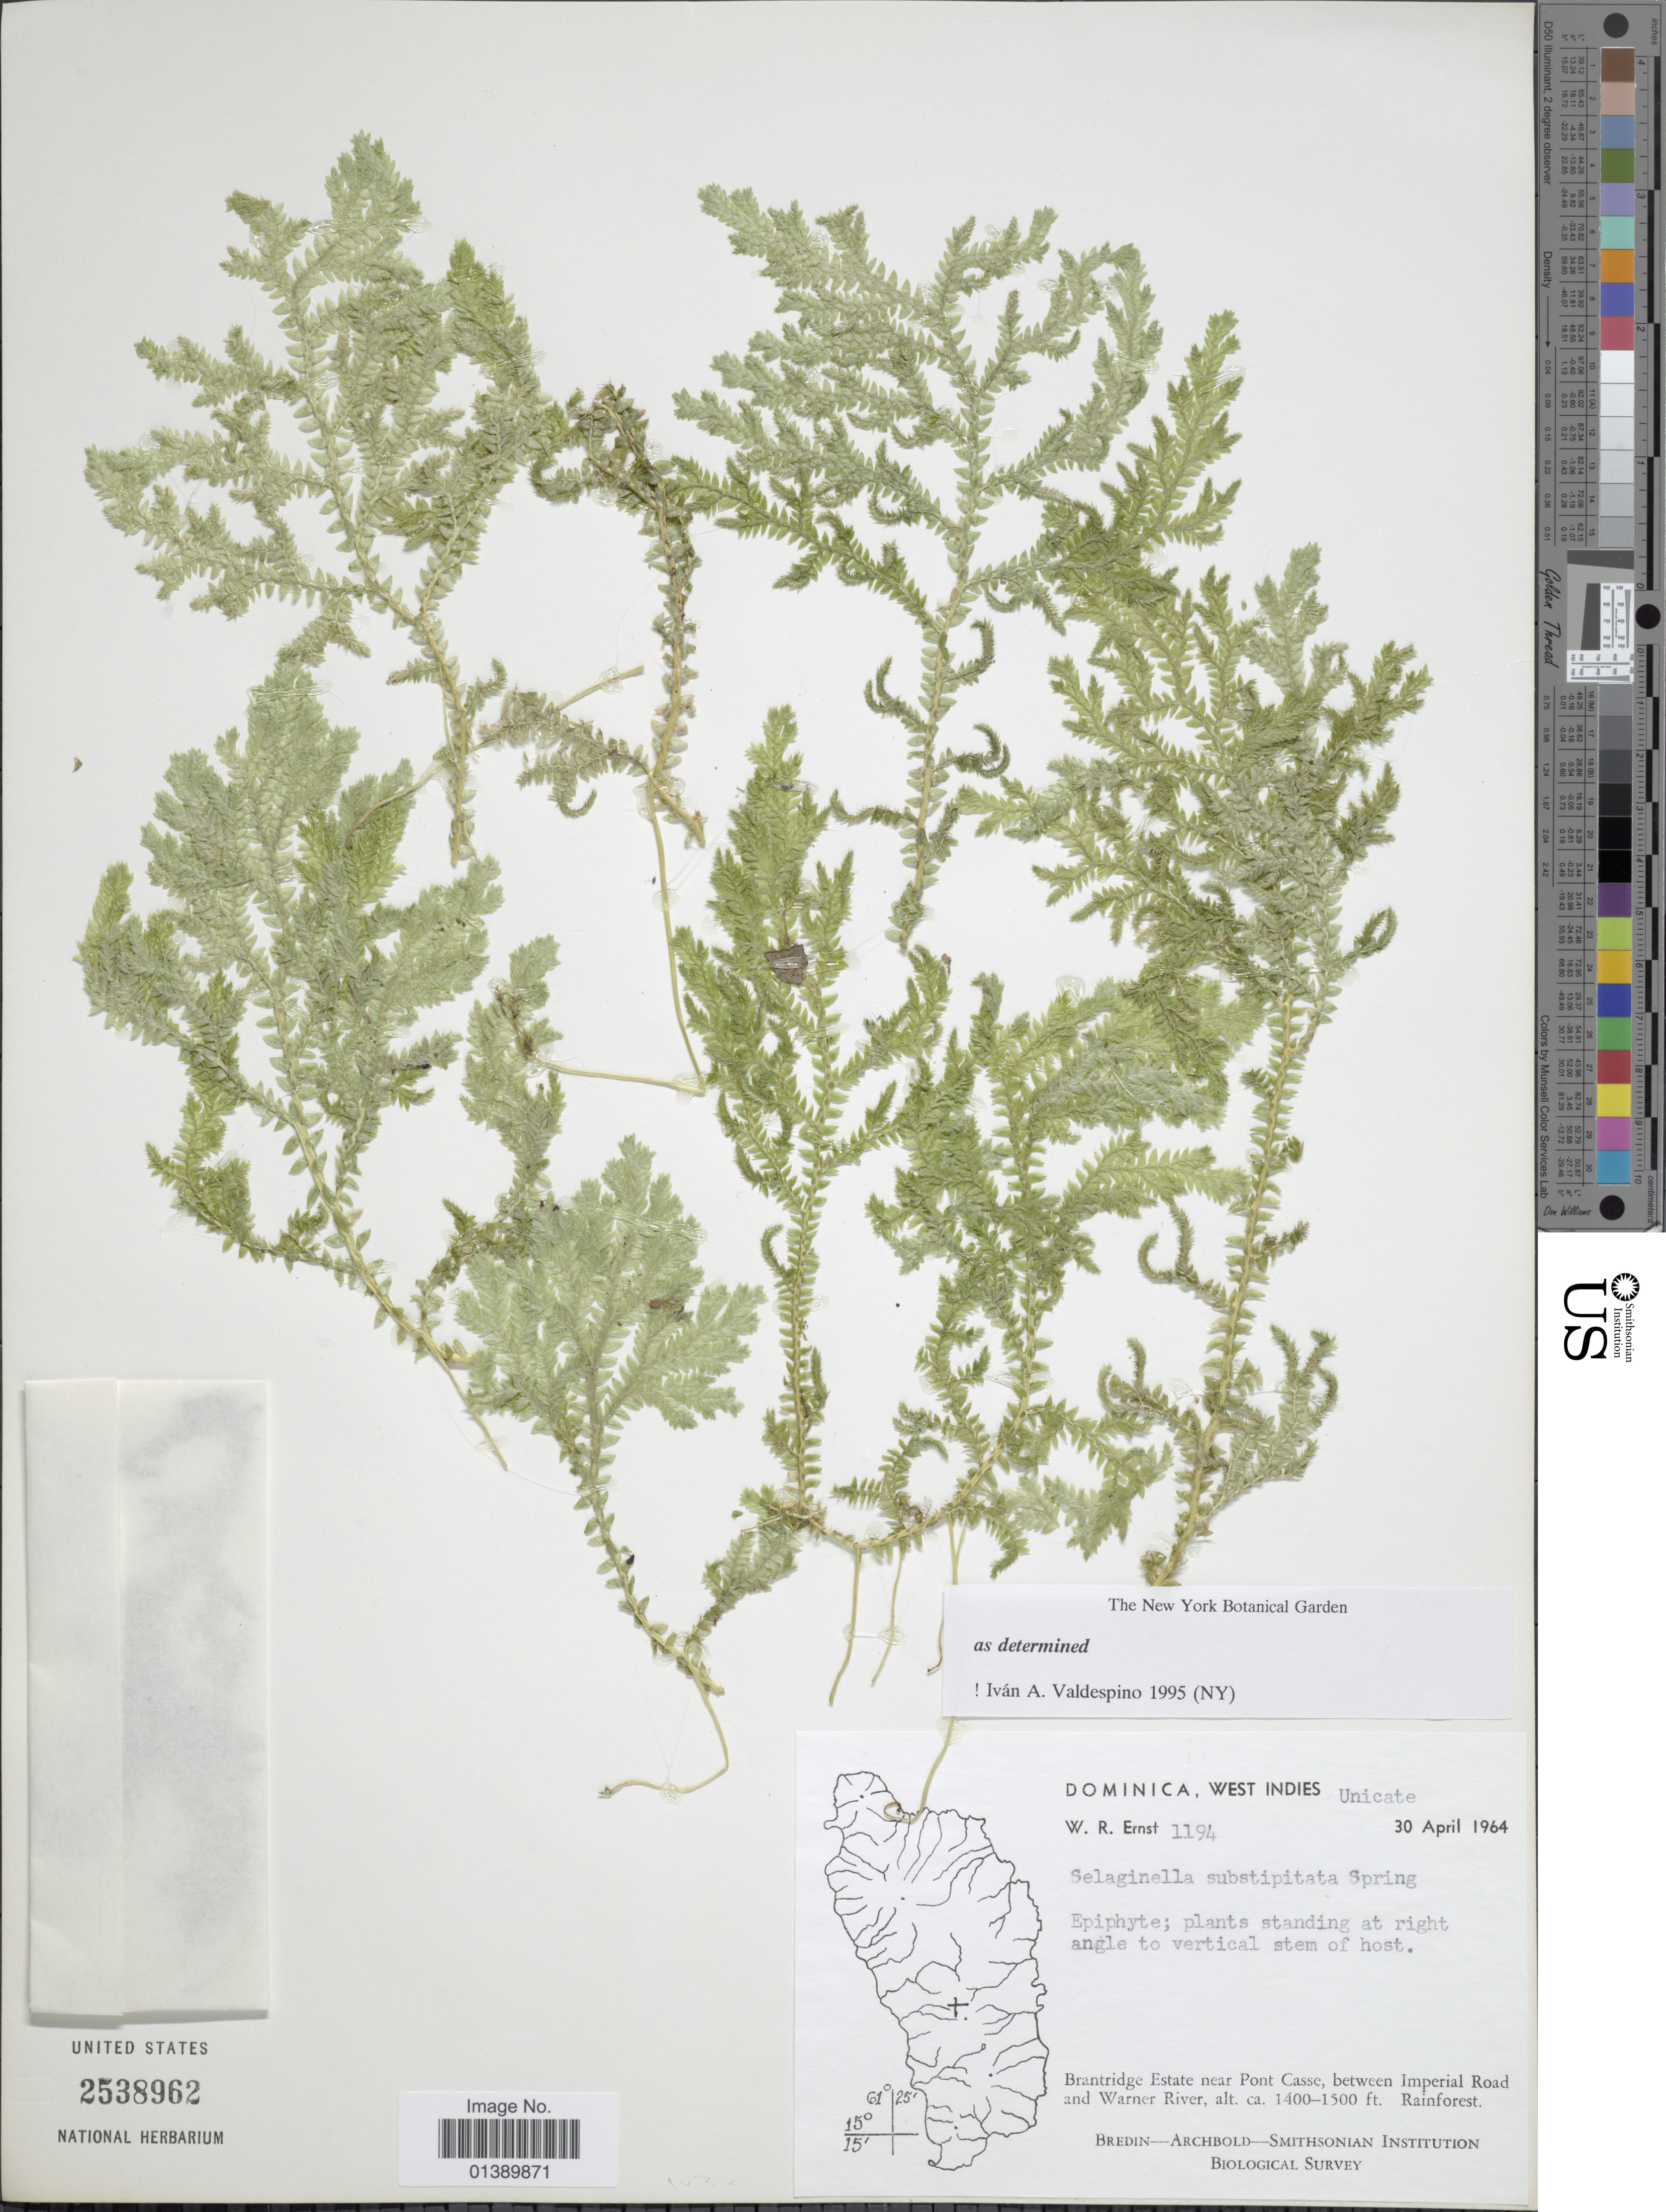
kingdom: Plantae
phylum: Tracheophyta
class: Lycopodiopsida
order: Selaginellales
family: Selaginellaceae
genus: Selaginella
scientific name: Selaginella substipitata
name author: Spring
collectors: W. R. Ernst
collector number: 1194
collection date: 1964-04-30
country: Dominica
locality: West Indies, Brantridge Estate near Pont Casse, between Imperial Road and Warner River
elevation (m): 427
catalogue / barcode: US 2538962